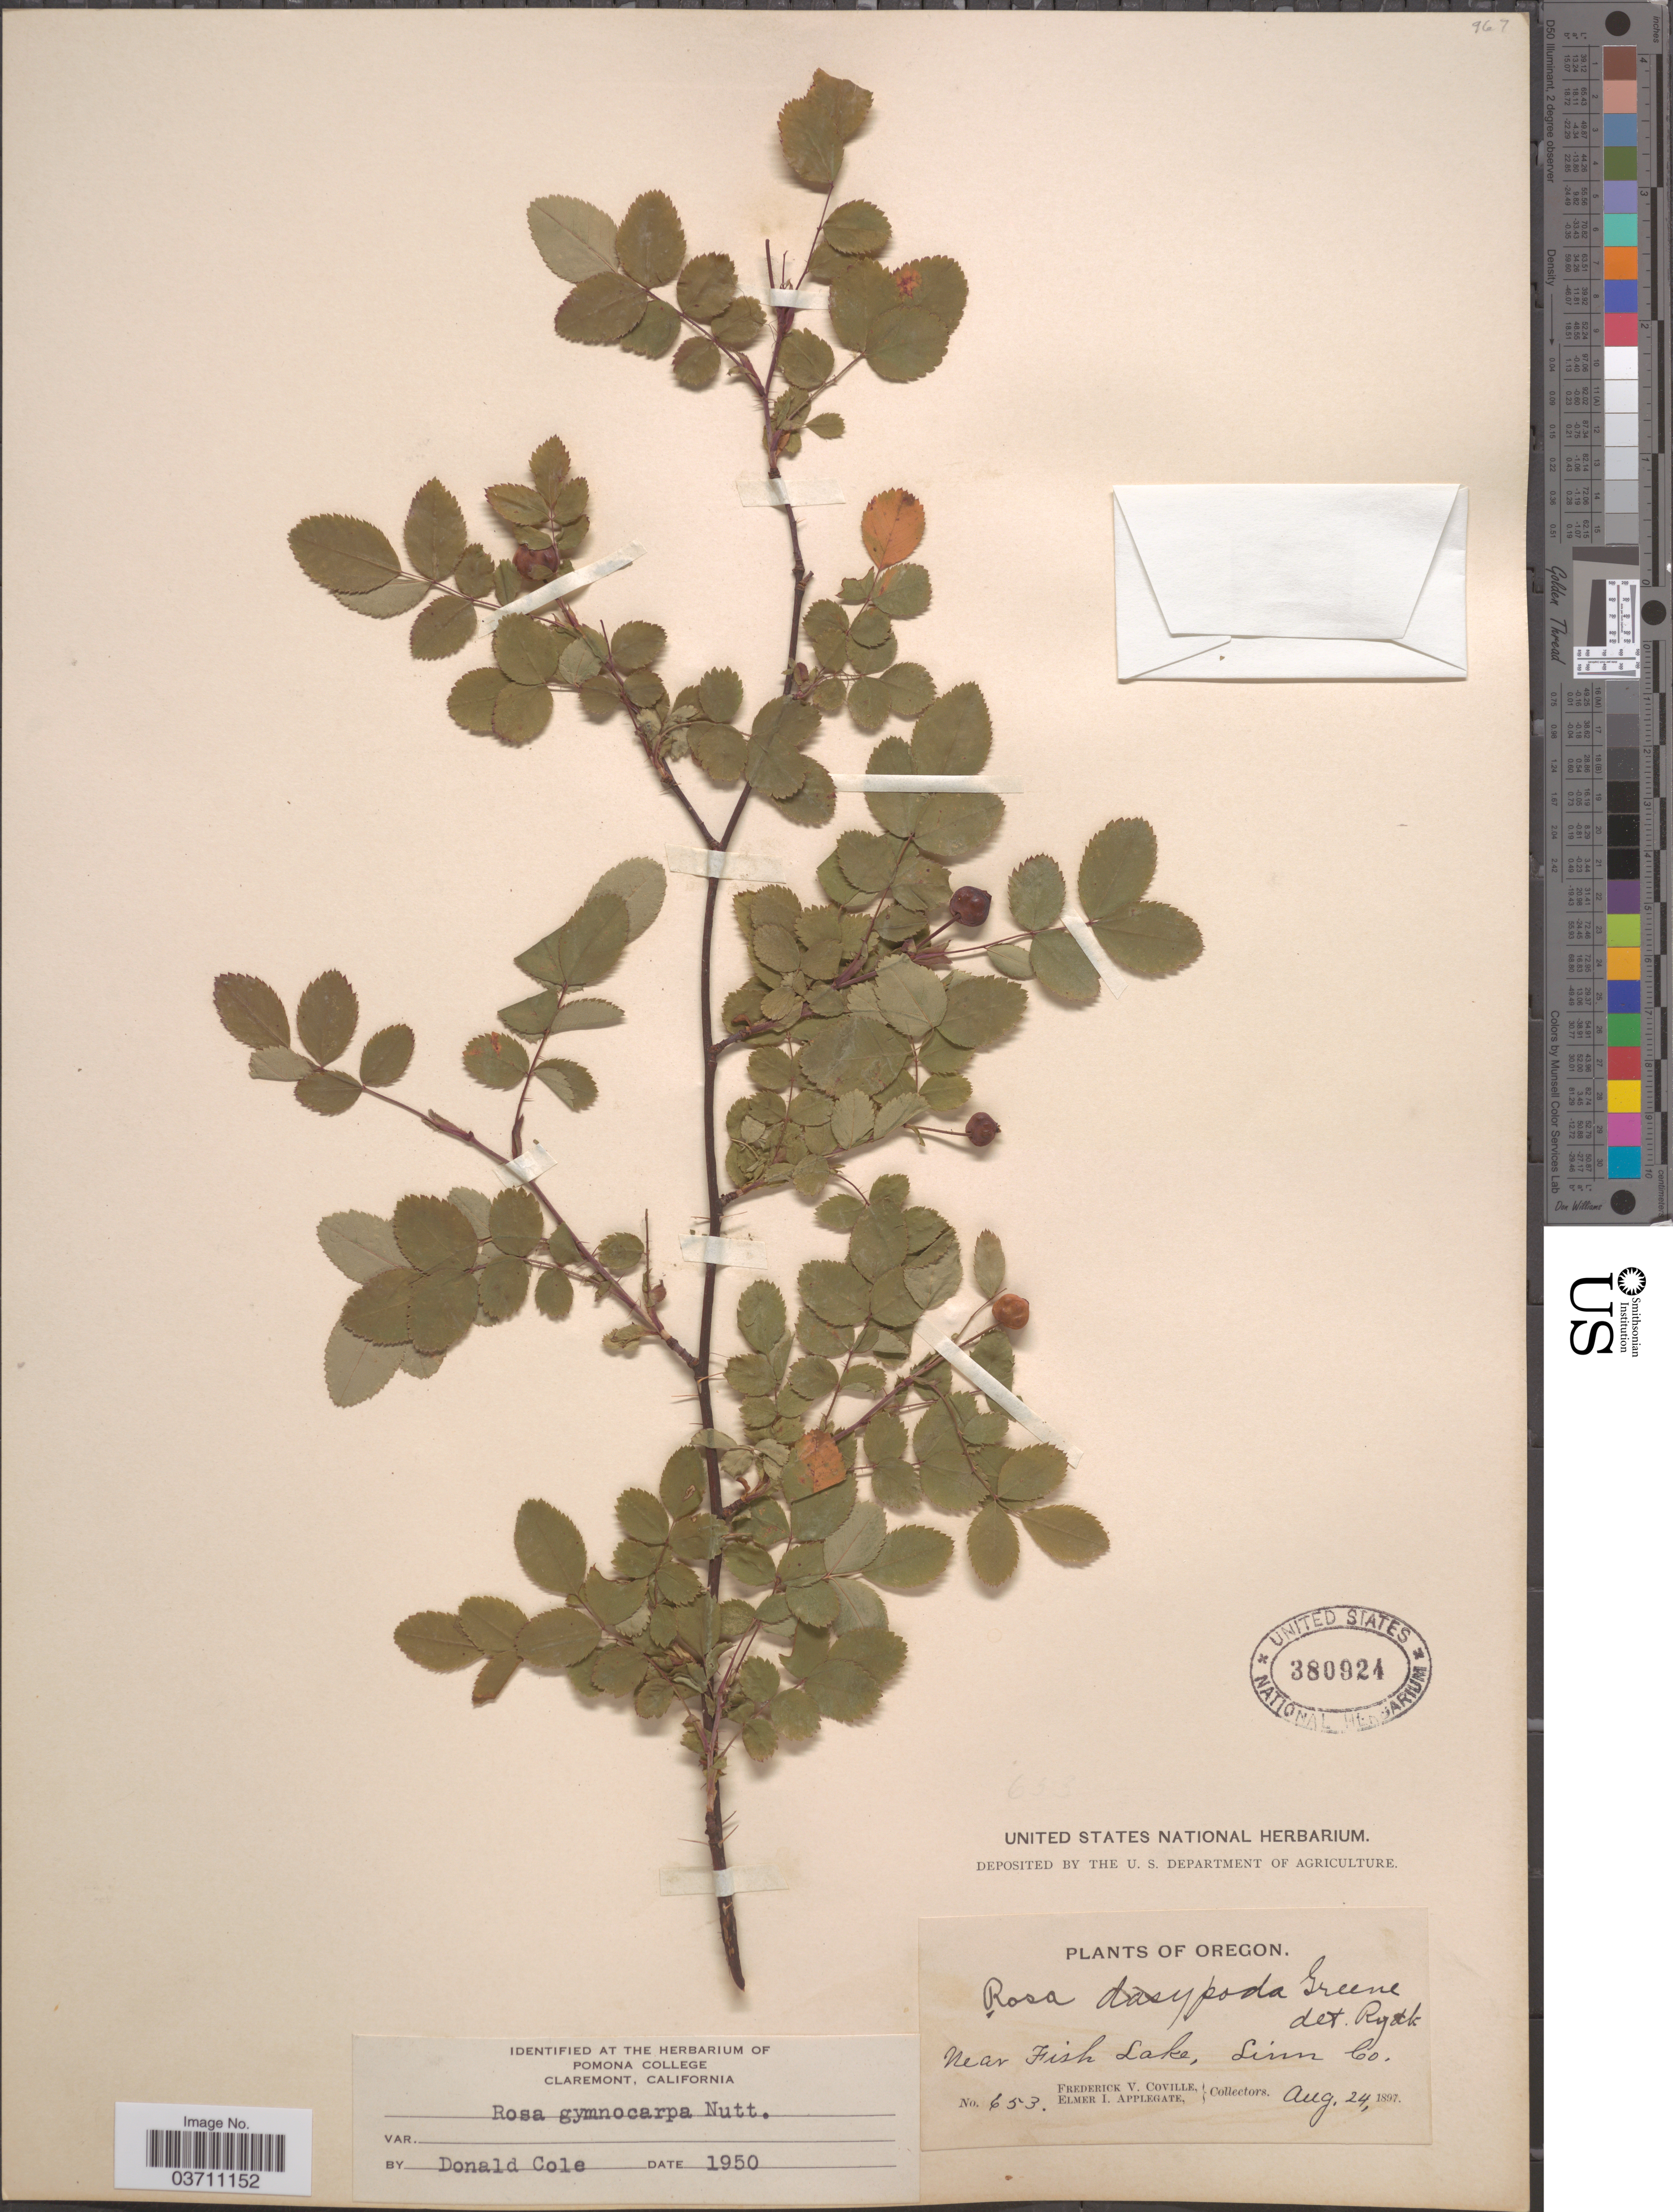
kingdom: Plantae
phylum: Tracheophyta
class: Magnoliopsida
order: Rosales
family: Rosaceae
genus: Rosa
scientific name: Rosa gymnocarpa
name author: Nutt.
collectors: F. V. Coville & E. I. Applegate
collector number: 653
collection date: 1897-08-24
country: United States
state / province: Oregon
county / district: Linn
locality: Near Fish Lake, Linn Co.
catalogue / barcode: US 380924